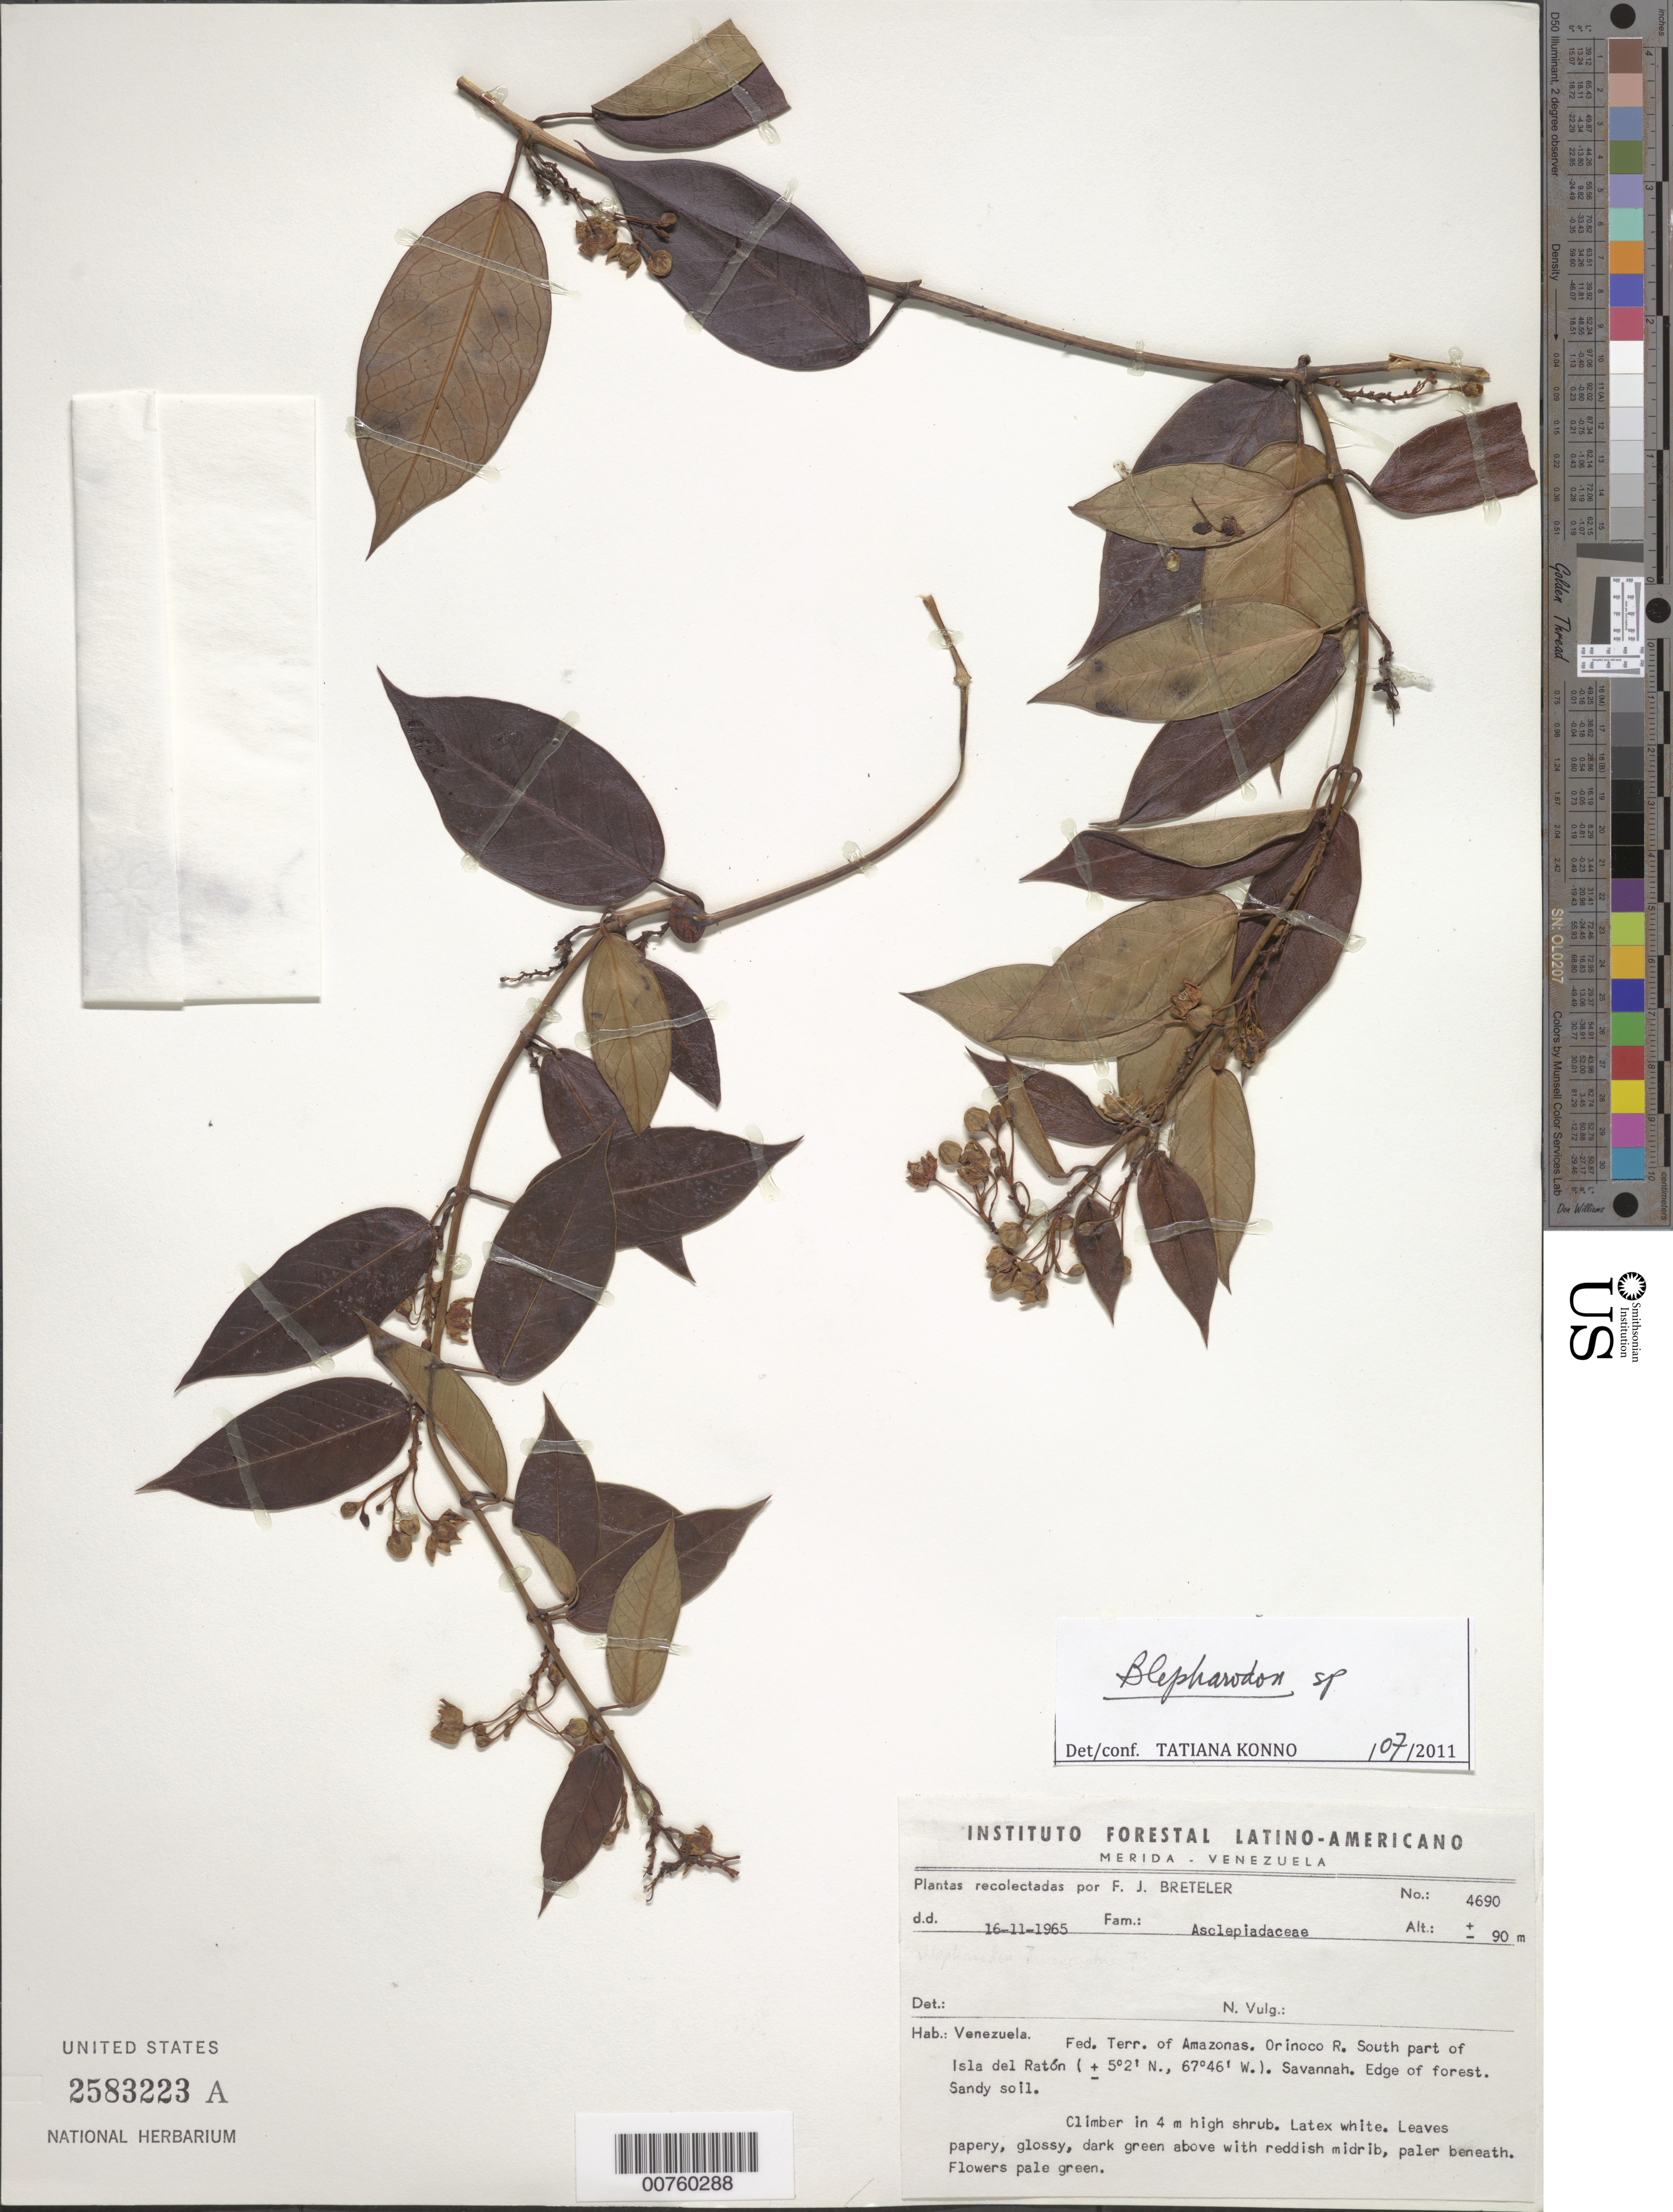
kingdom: Plantae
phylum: Tracheophyta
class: Magnoliopsida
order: Gentianales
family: Apocynaceae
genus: Blepharodon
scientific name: Blepharodon sp.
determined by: Konno, T.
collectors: F. J. Breteler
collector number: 4690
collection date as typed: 16-Nov-65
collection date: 1965-11-16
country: Venezuela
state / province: Amazonas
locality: Orinoco R., southern part of Isla del Raton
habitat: Savanna , edge of forest, sandy soil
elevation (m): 90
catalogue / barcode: US 2583223A